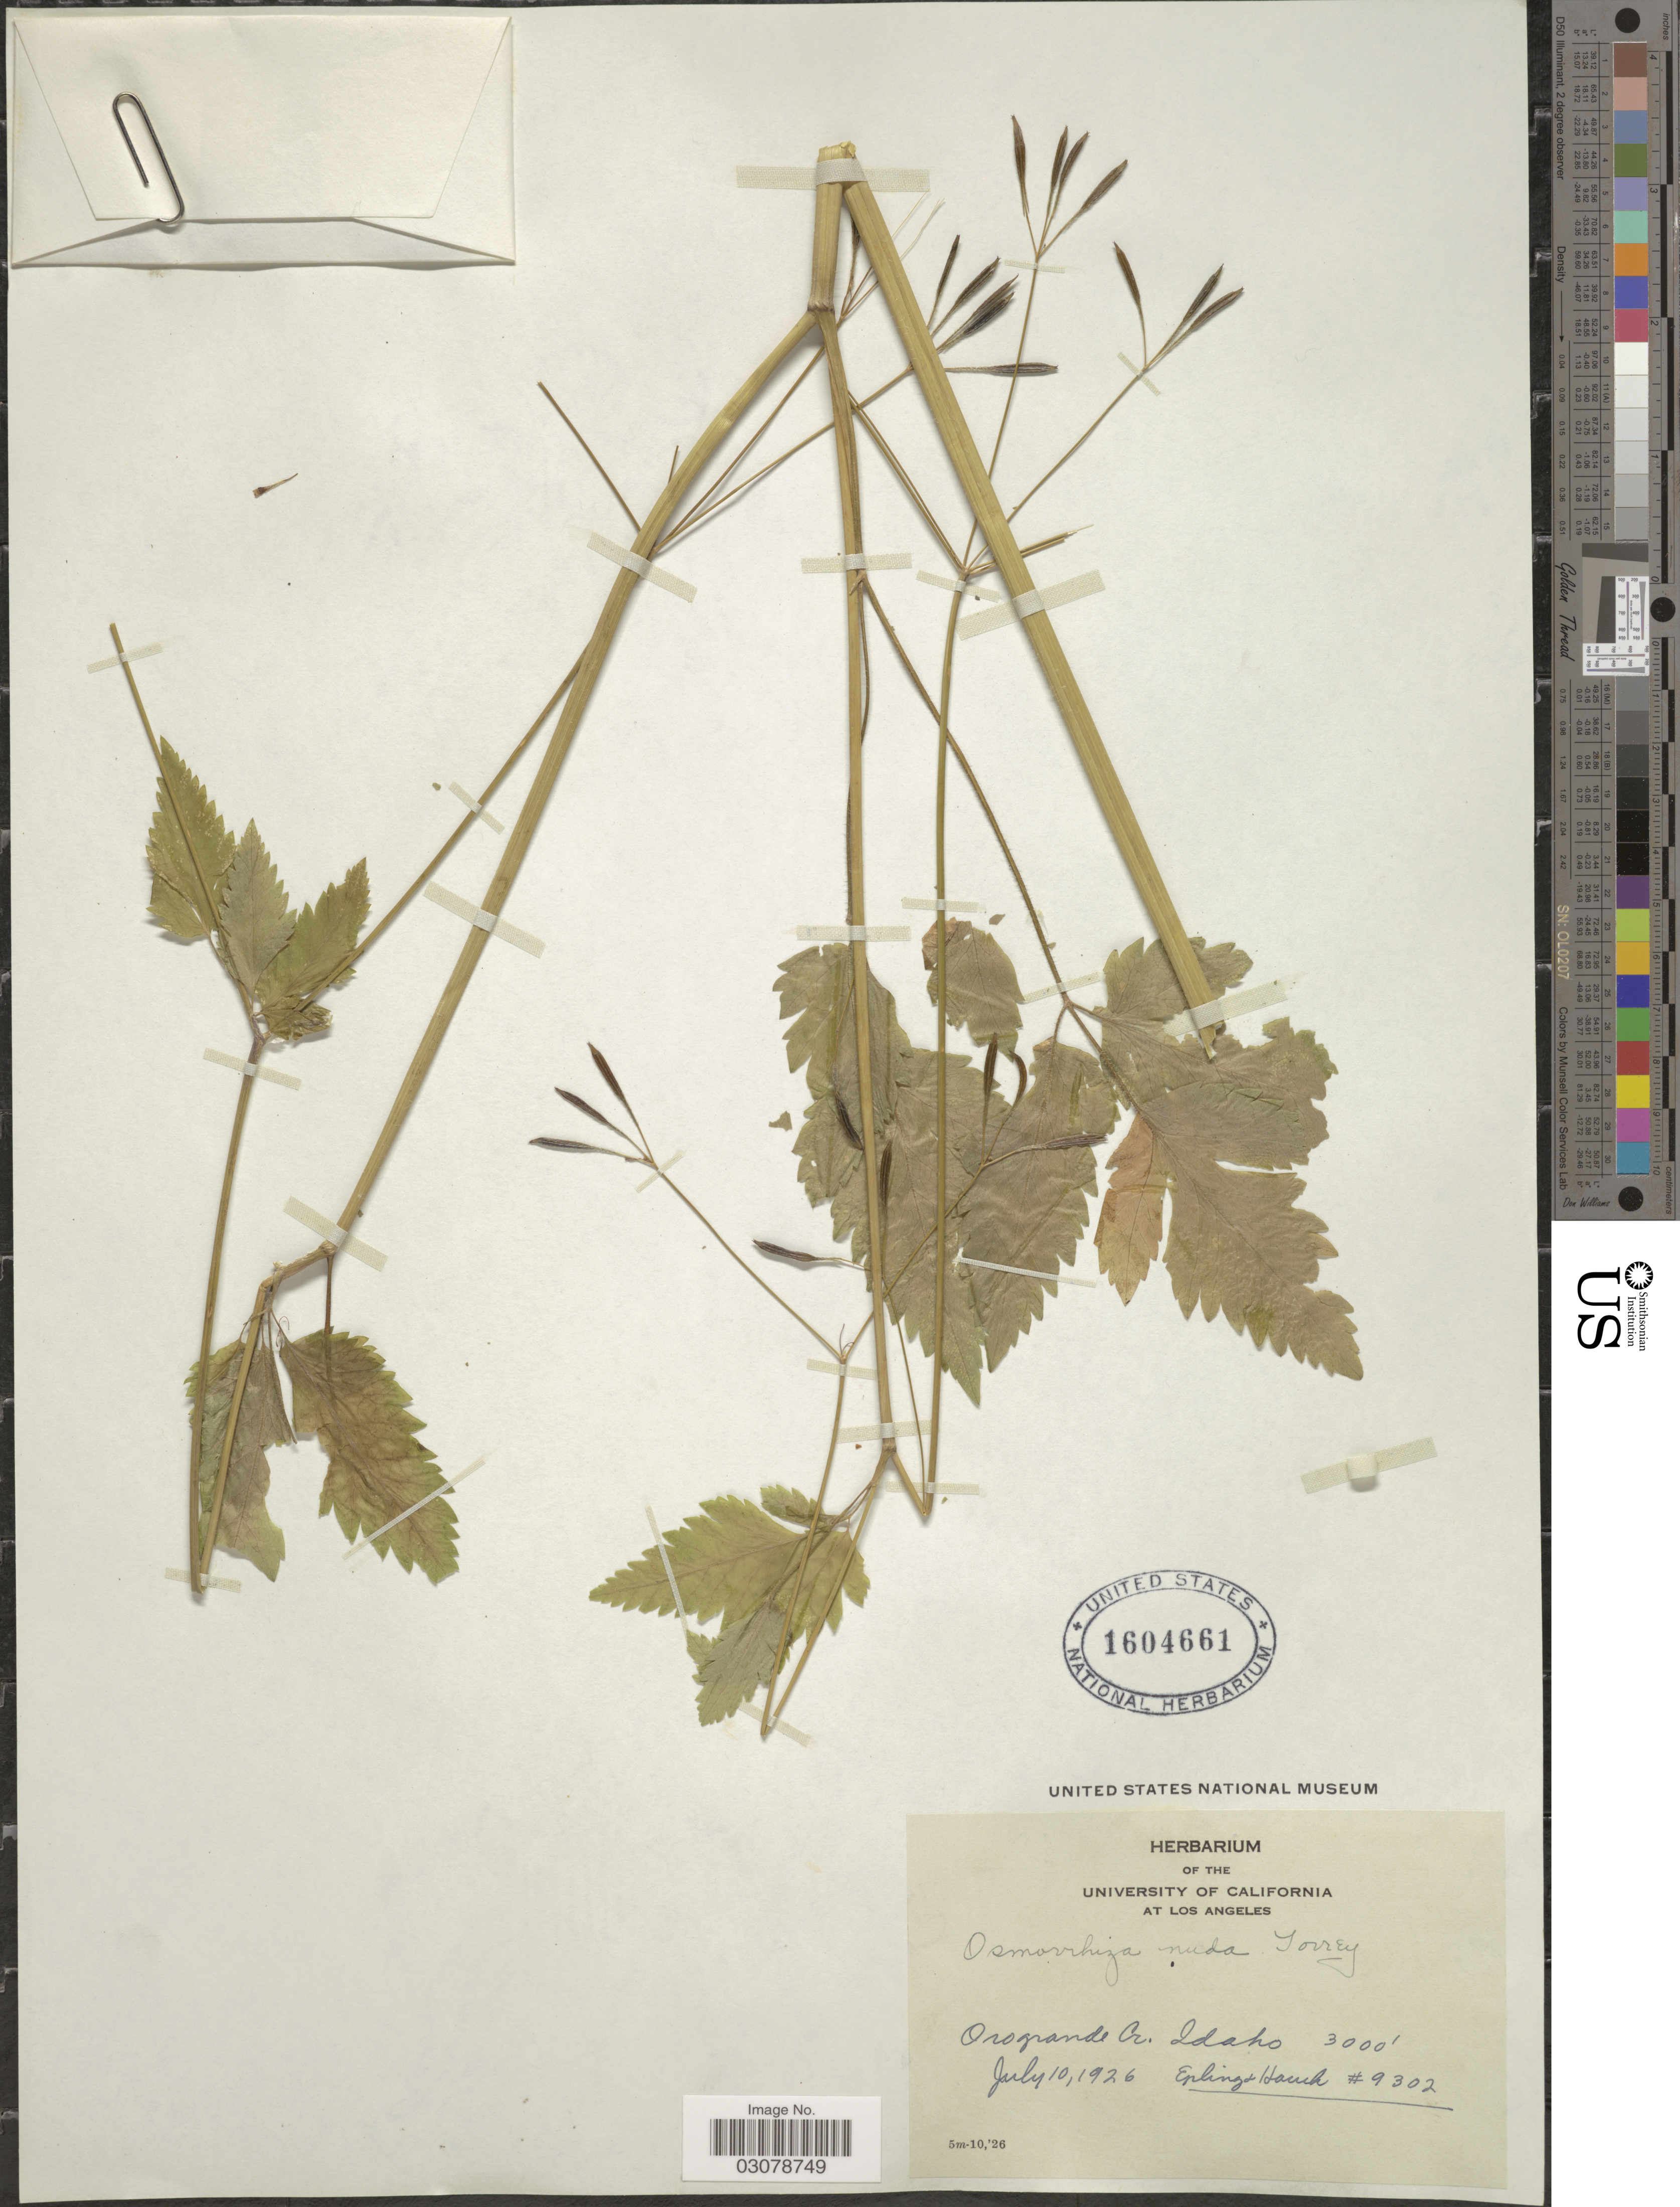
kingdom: Plantae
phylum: Tracheophyta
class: Magnoliopsida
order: Apiales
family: Apiaceae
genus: Osmorhiza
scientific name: Osmorhiza nuda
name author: Torr.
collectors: -- Epling & -- Hauck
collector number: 9302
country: United States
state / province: Idaho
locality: Orogrande Cr., Idaho.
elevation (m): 914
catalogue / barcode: US 1604661